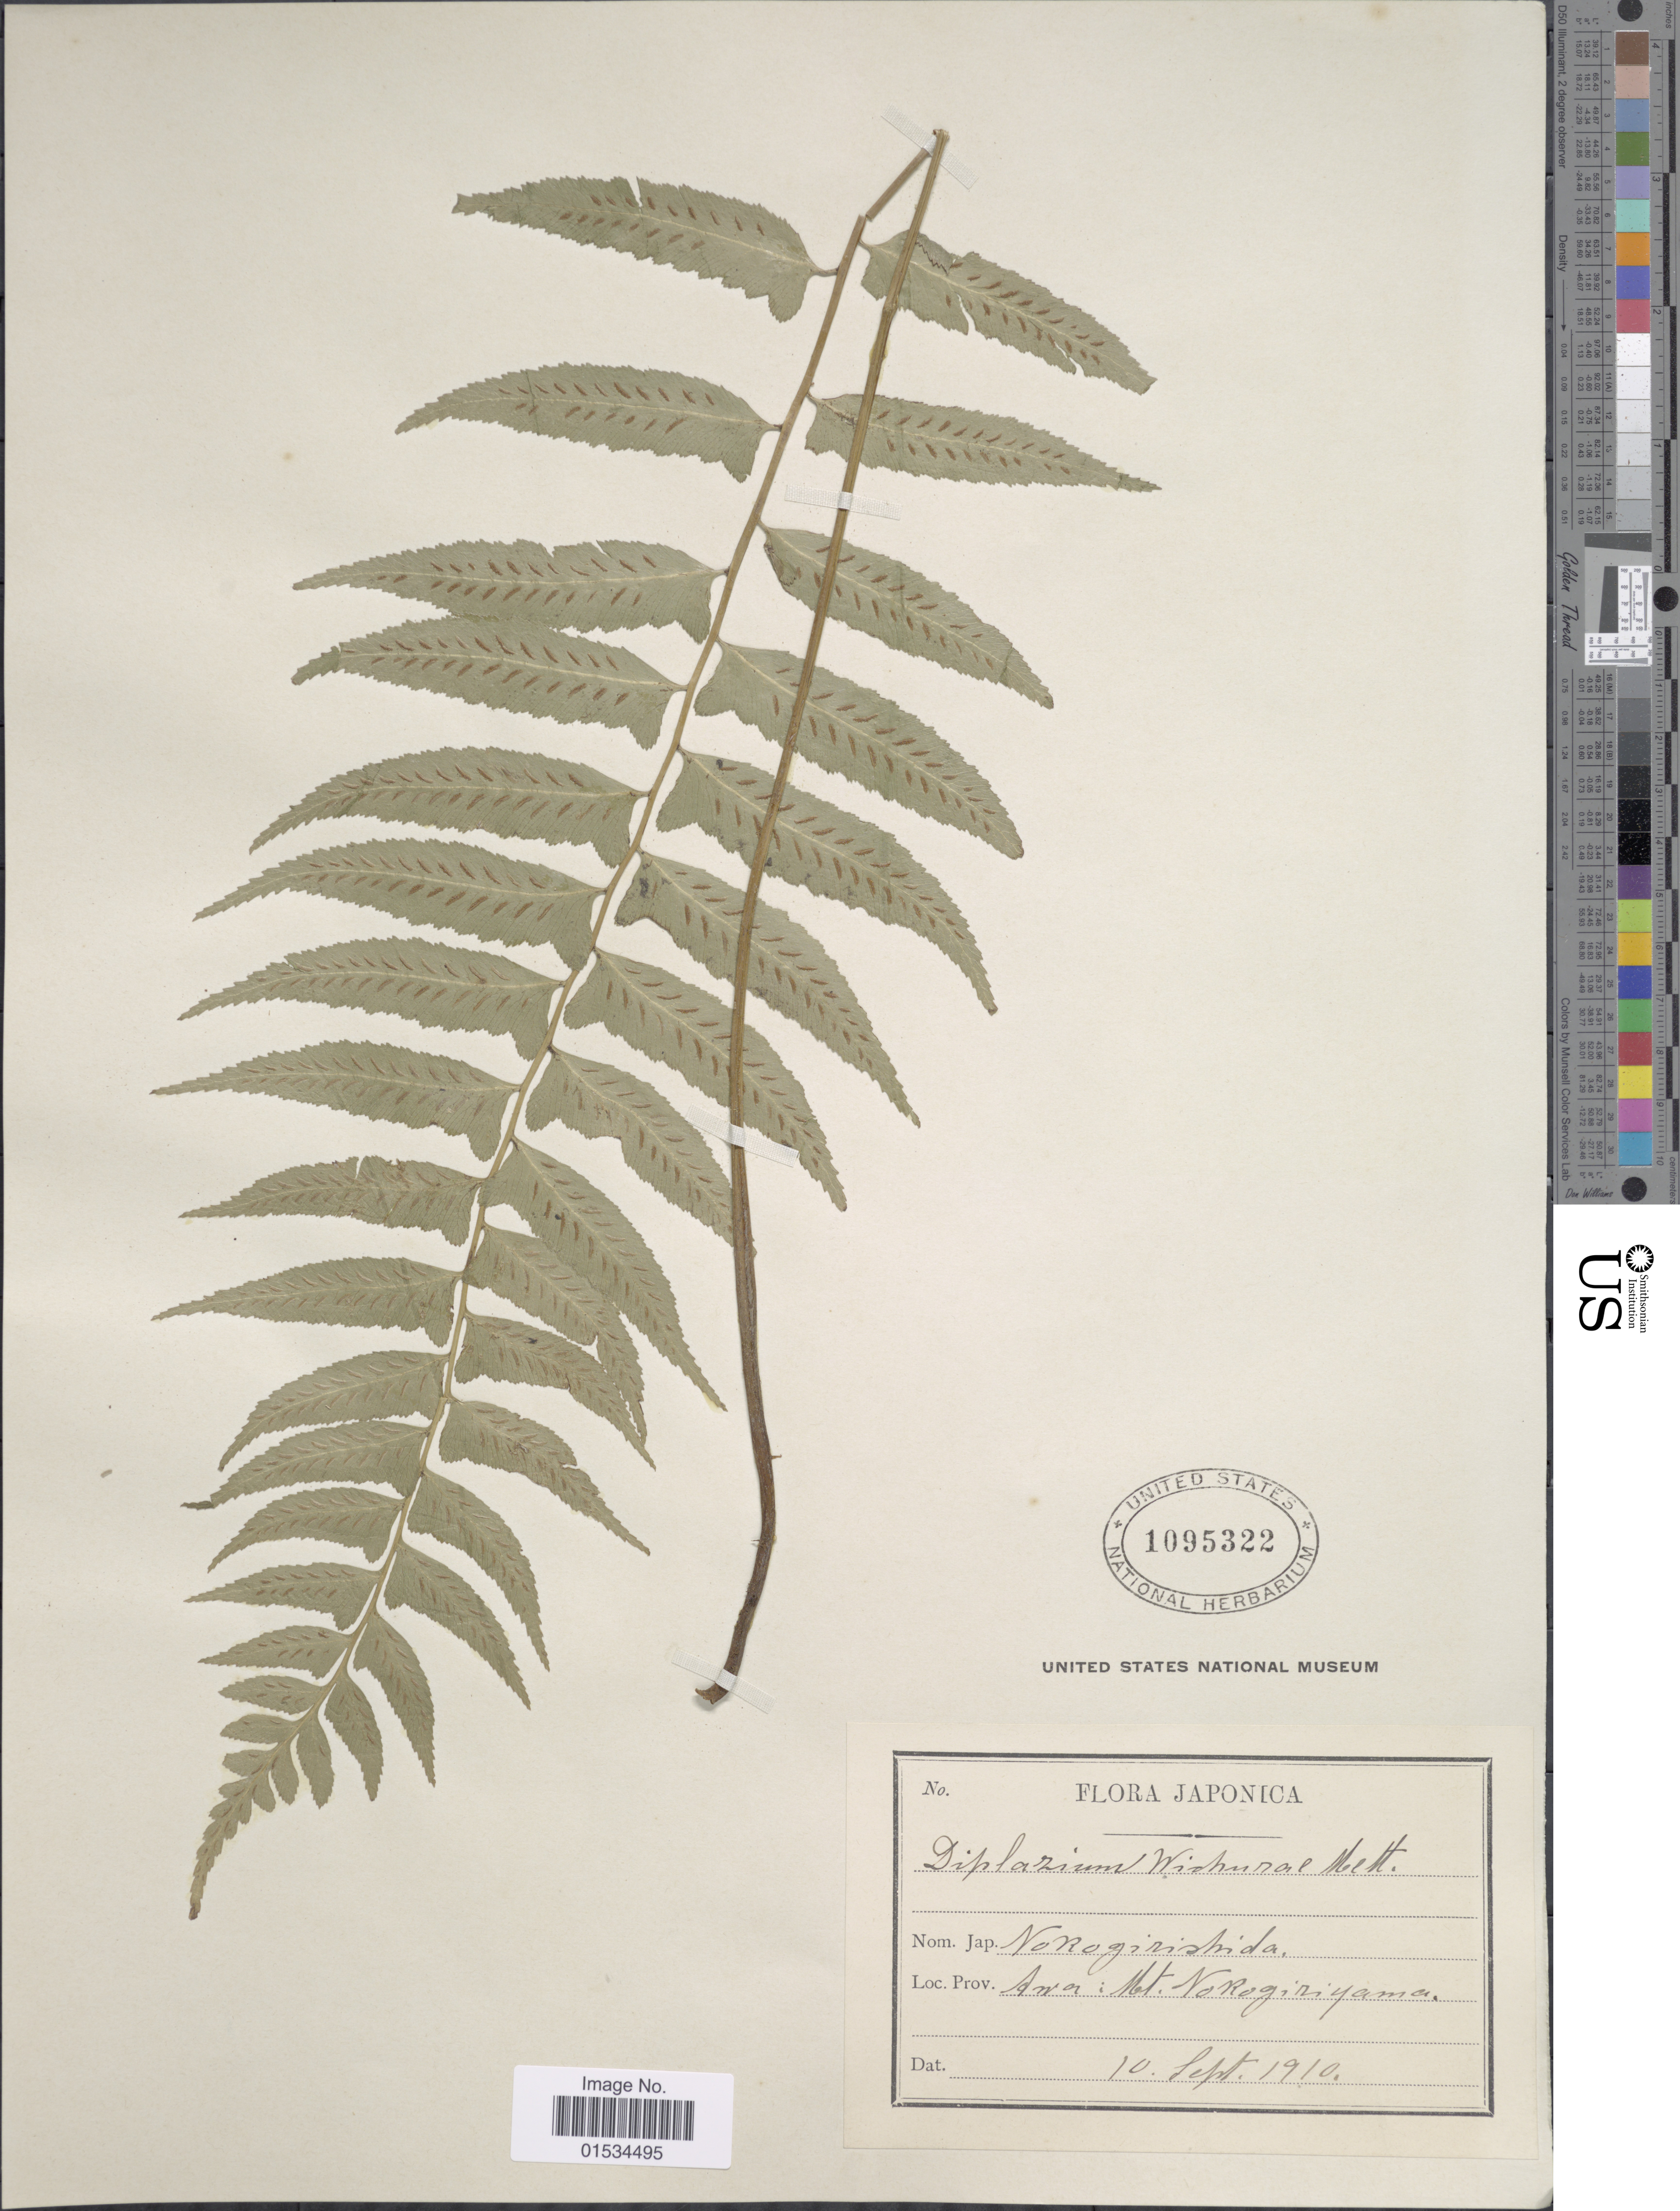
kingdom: Plantae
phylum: Tracheophyta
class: Polypodiopsida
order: Polypodiales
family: Athyriaceae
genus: Diplazium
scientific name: Diplazium wichurae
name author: (Mett.) Diels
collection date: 1910-09-10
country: Japan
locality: Awa, Mt. Norogiriyama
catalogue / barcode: US 1095322